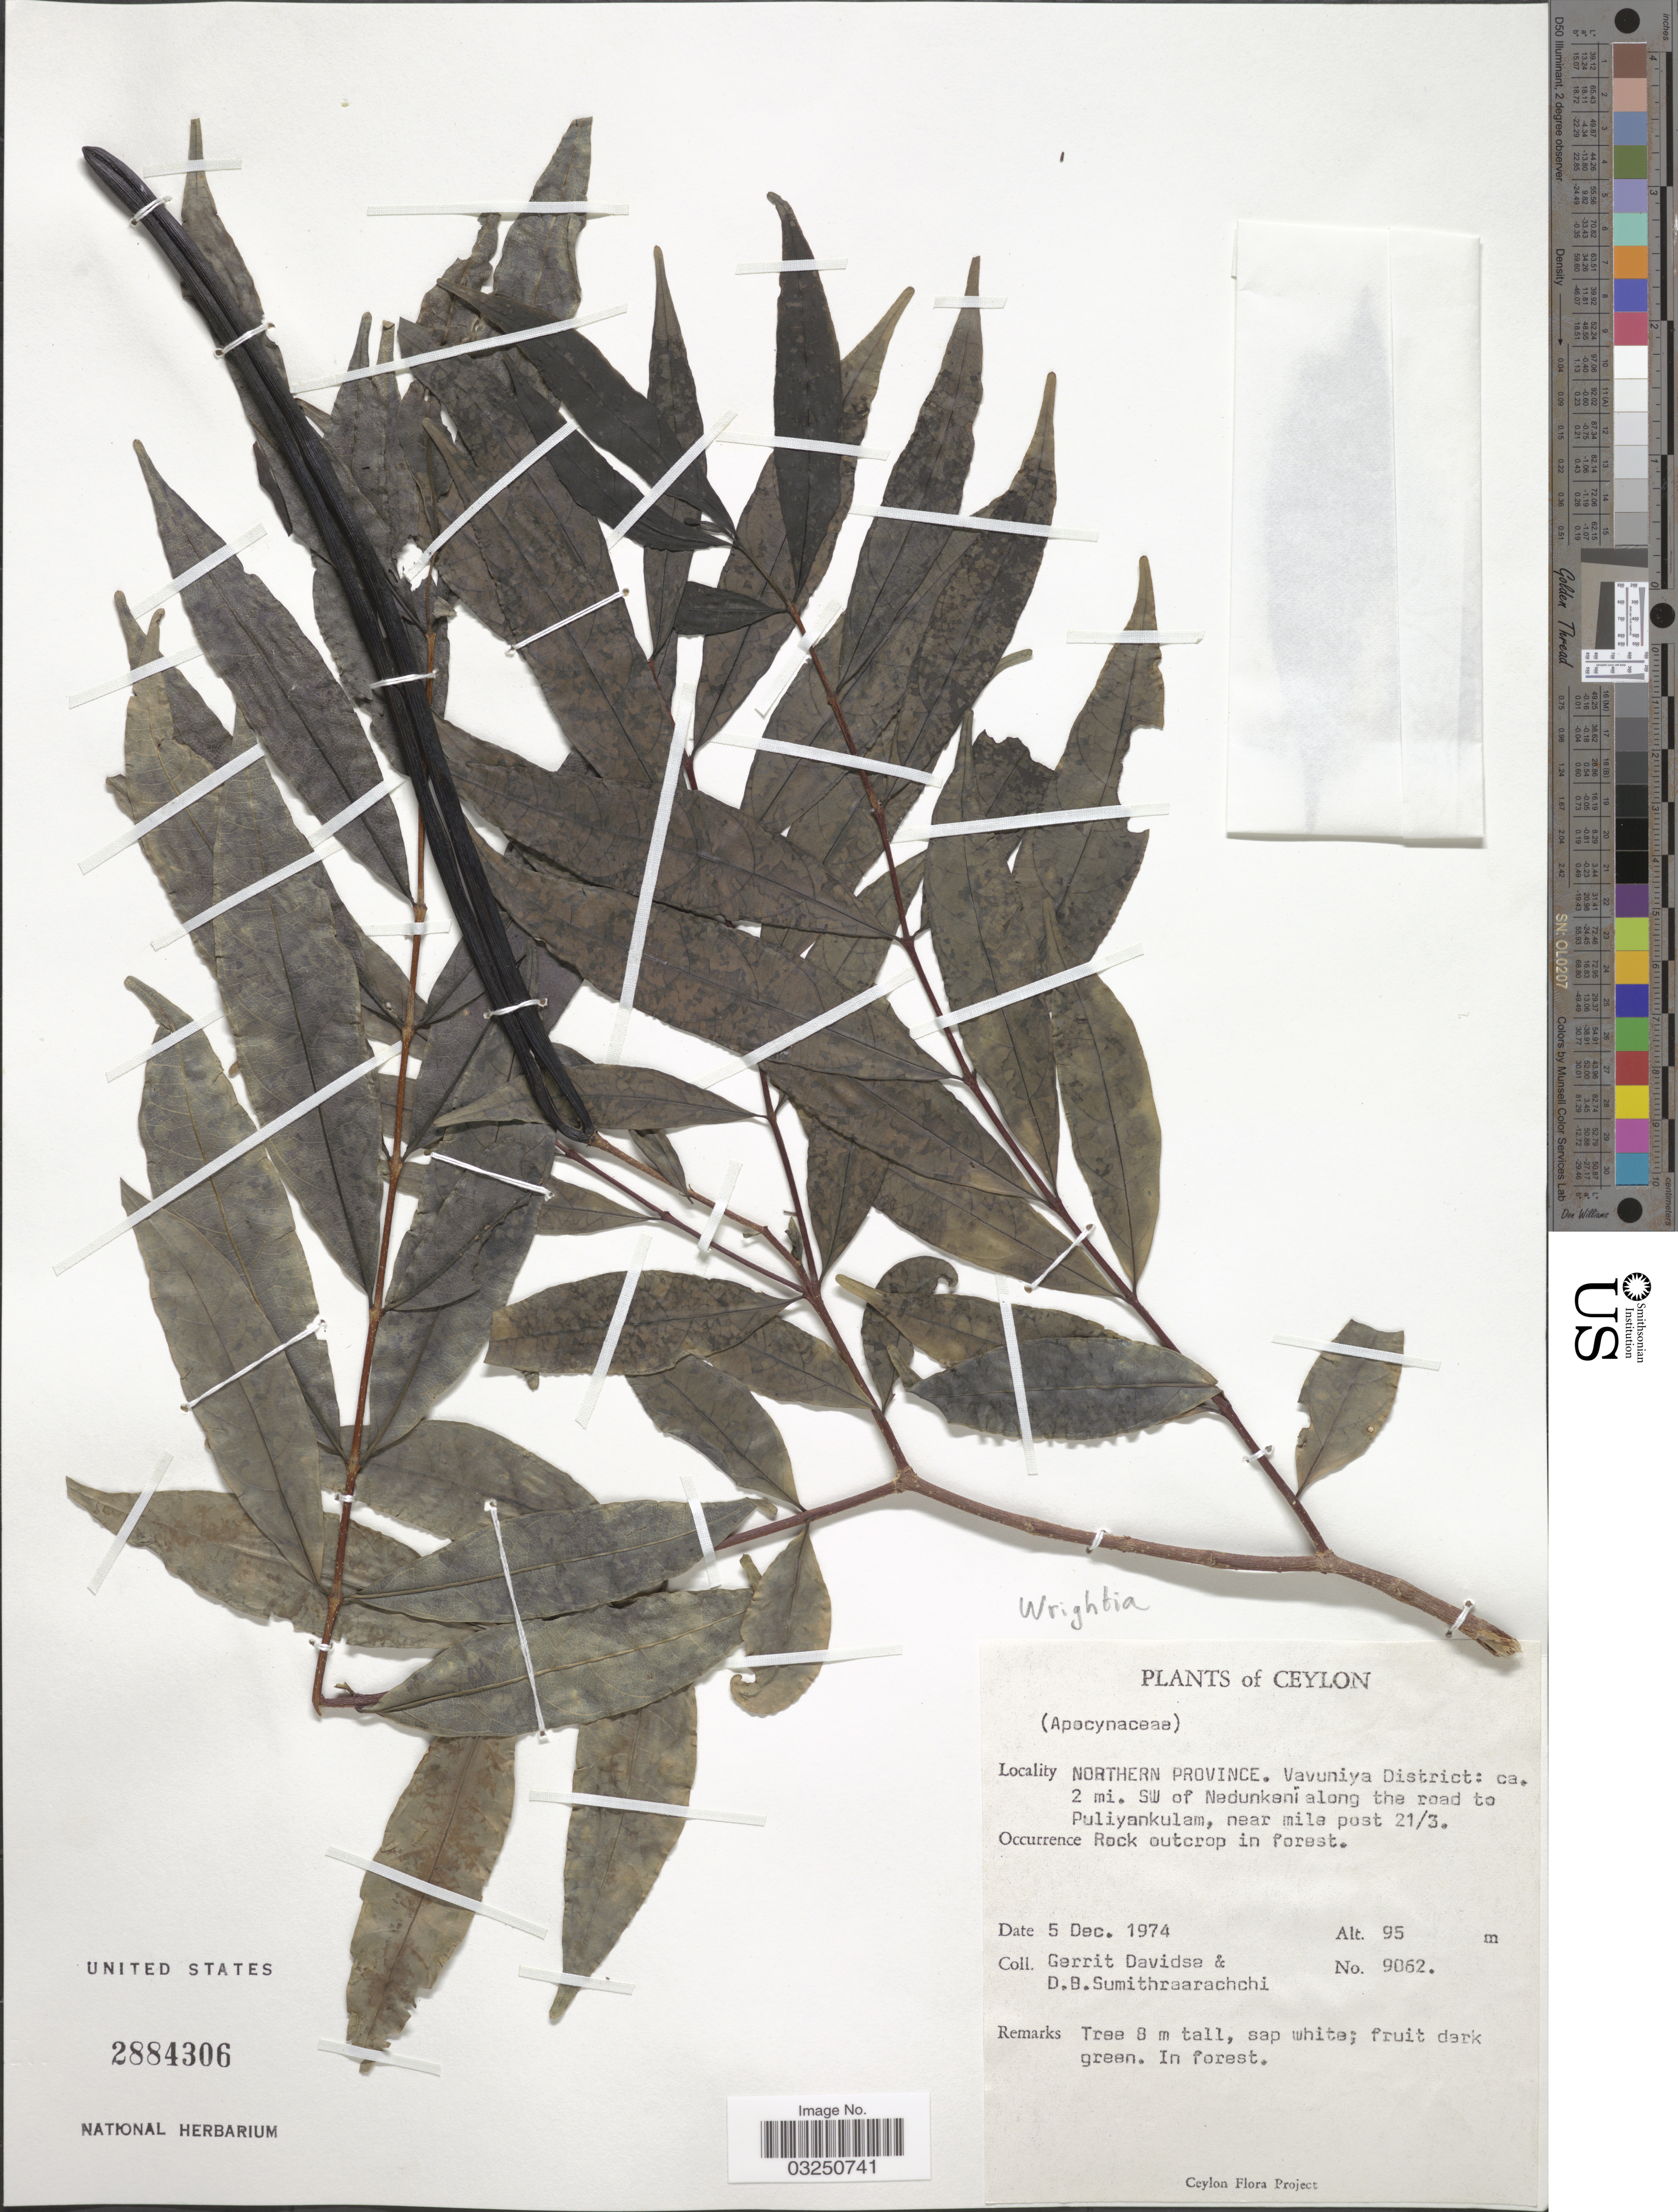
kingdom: Plantae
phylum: Tracheophyta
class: Magnoliopsida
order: Gentianales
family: Apocynaceae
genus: Wrightia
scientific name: Wrightia sp.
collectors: G. Davidse & D. B. Sumithraarachchi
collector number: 9062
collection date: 1974-12-05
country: Sri Lanka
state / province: Northern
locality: Ceylon. Vavuniya District: ca. 2 mi. SW of Nadunkeni along the road to Puliyankulam, near mile post 21/3.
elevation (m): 95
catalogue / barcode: US 2884306